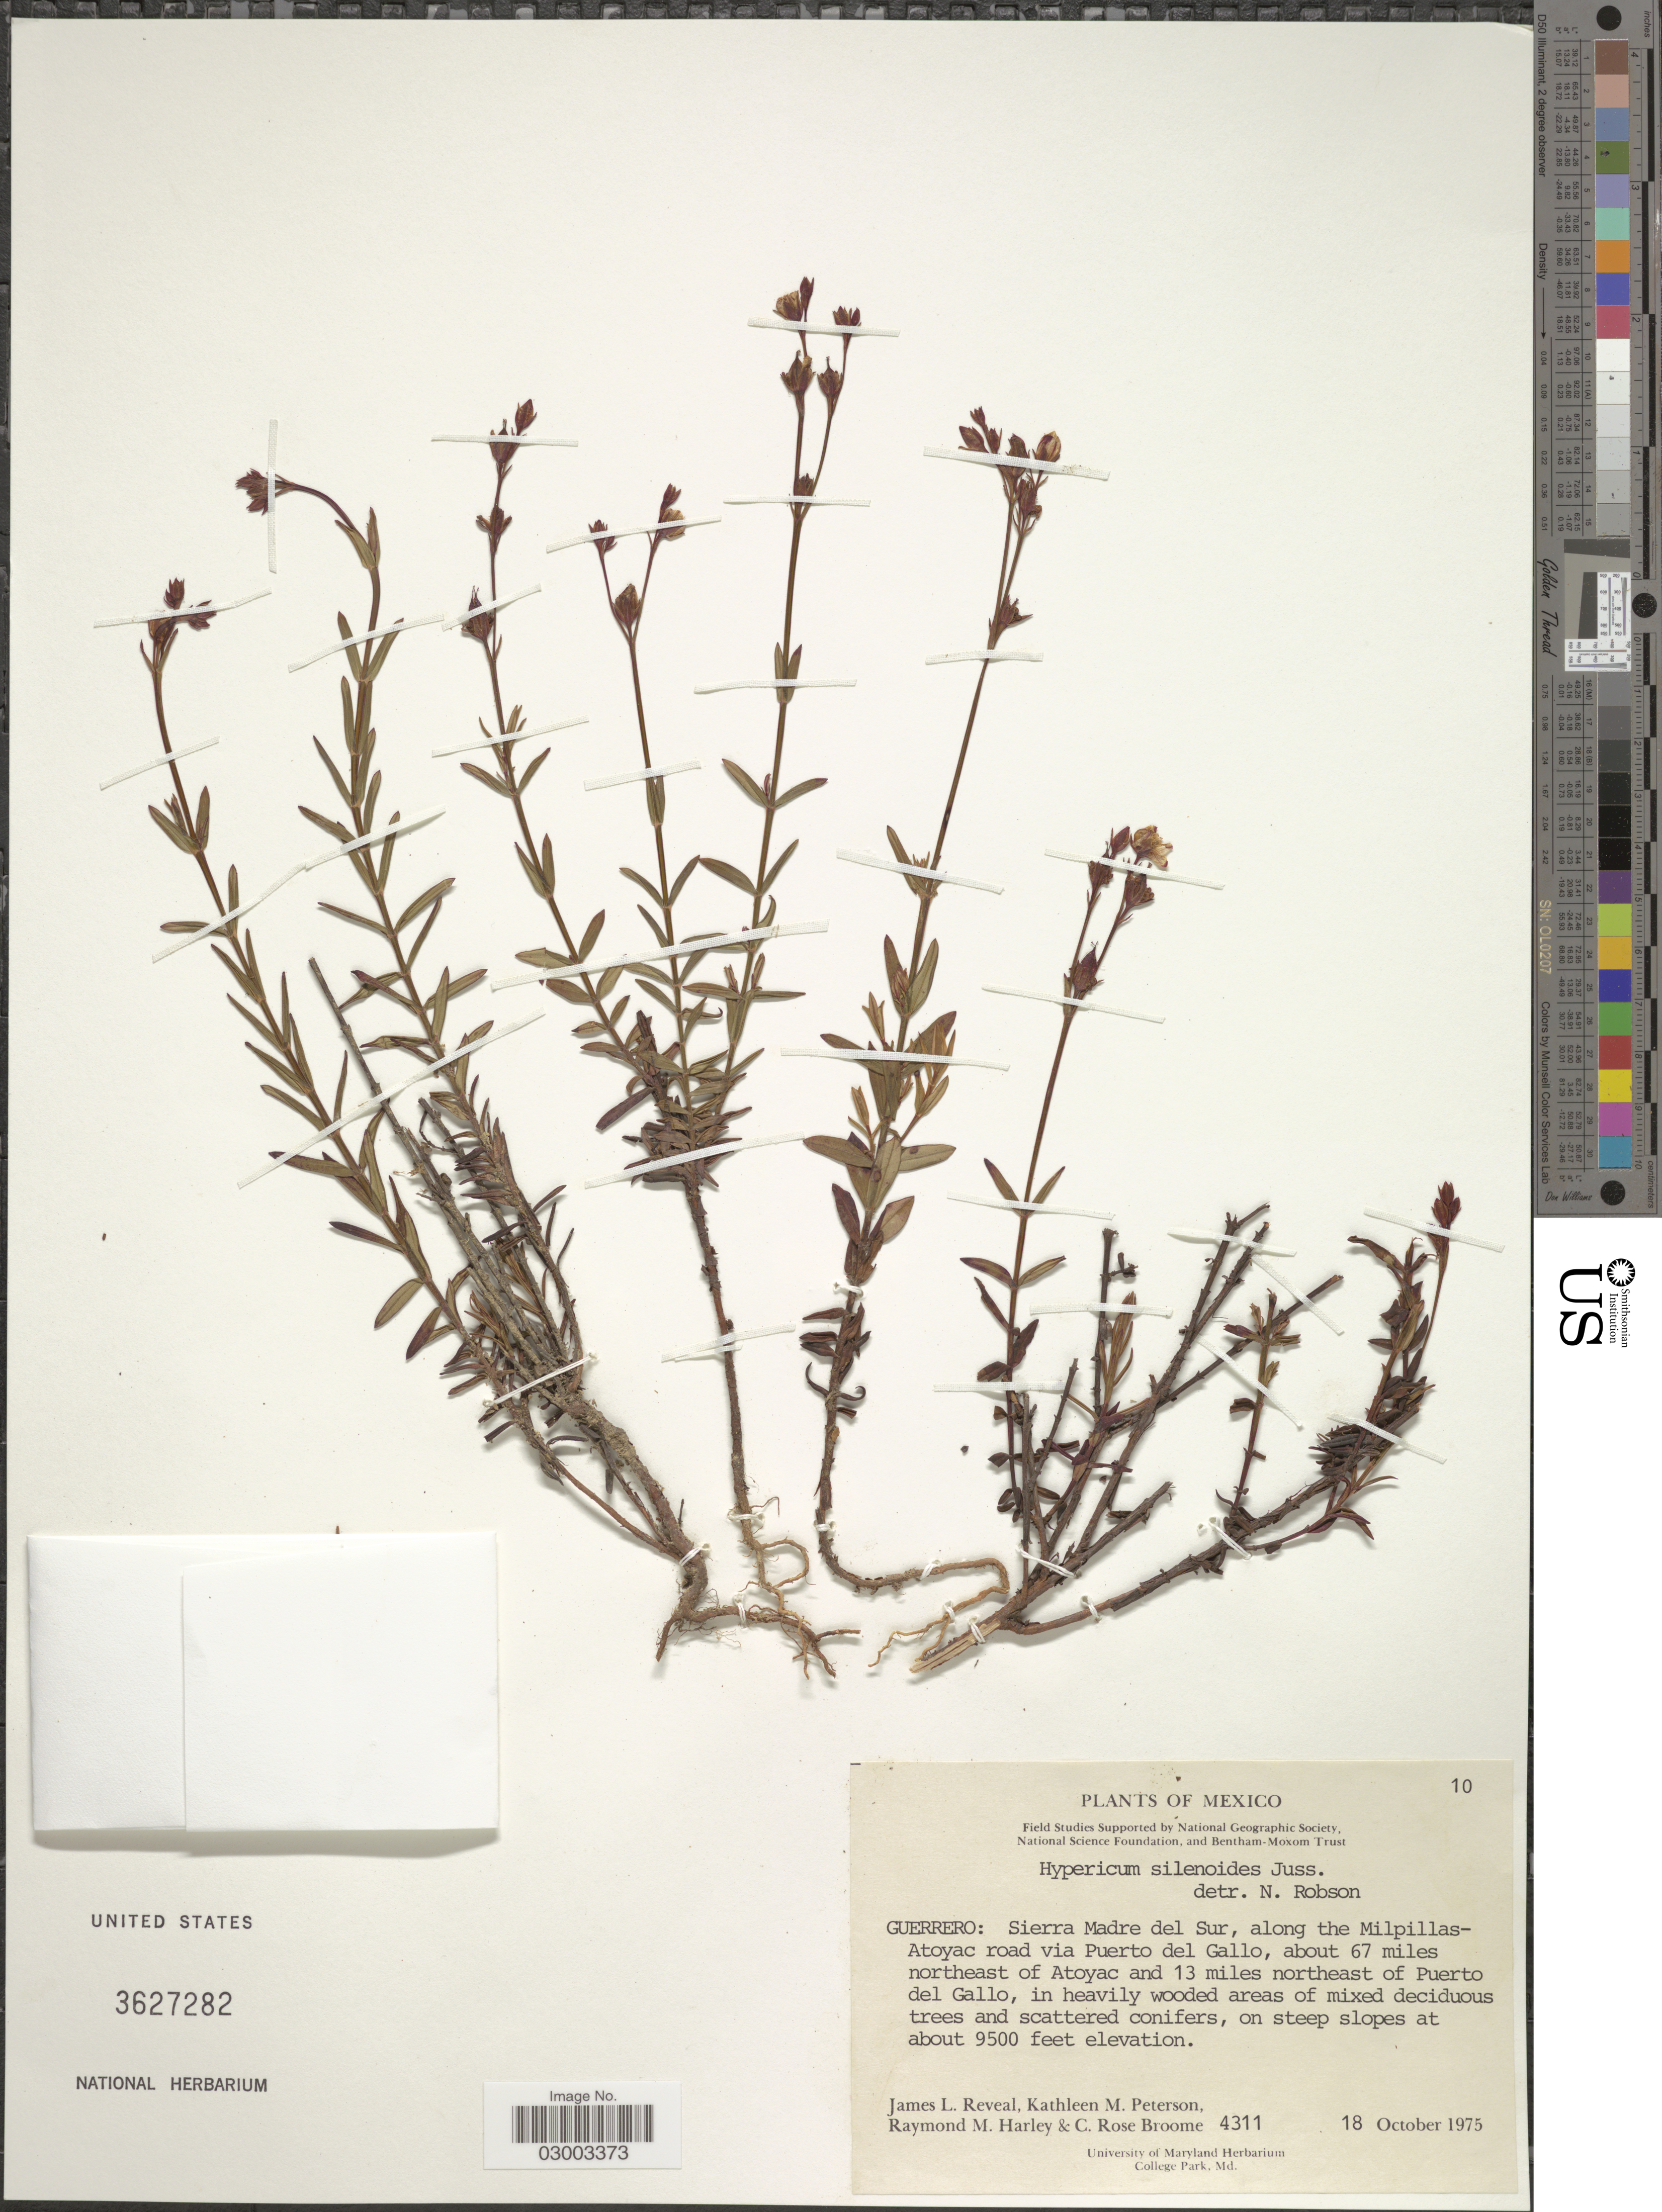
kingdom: Plantae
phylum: Tracheophyta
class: Magnoliopsida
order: Malpighiales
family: Hypericaceae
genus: Hypericum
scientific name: Hypericum silenoides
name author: Juss.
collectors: J. L. Reveal, K. Peterson, R. M. Harley & C. R. Broome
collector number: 4311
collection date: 1975-10-18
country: Mexico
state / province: Guerrero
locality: Guerrero: Sierra Madre del Sur, along the Milpillas-Atoyac road via Puerto del Gallo, about 67 miles northeast of Atoyac and 13 miles northeast of Puerto del Gallo.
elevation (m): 2896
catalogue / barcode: US 3627282